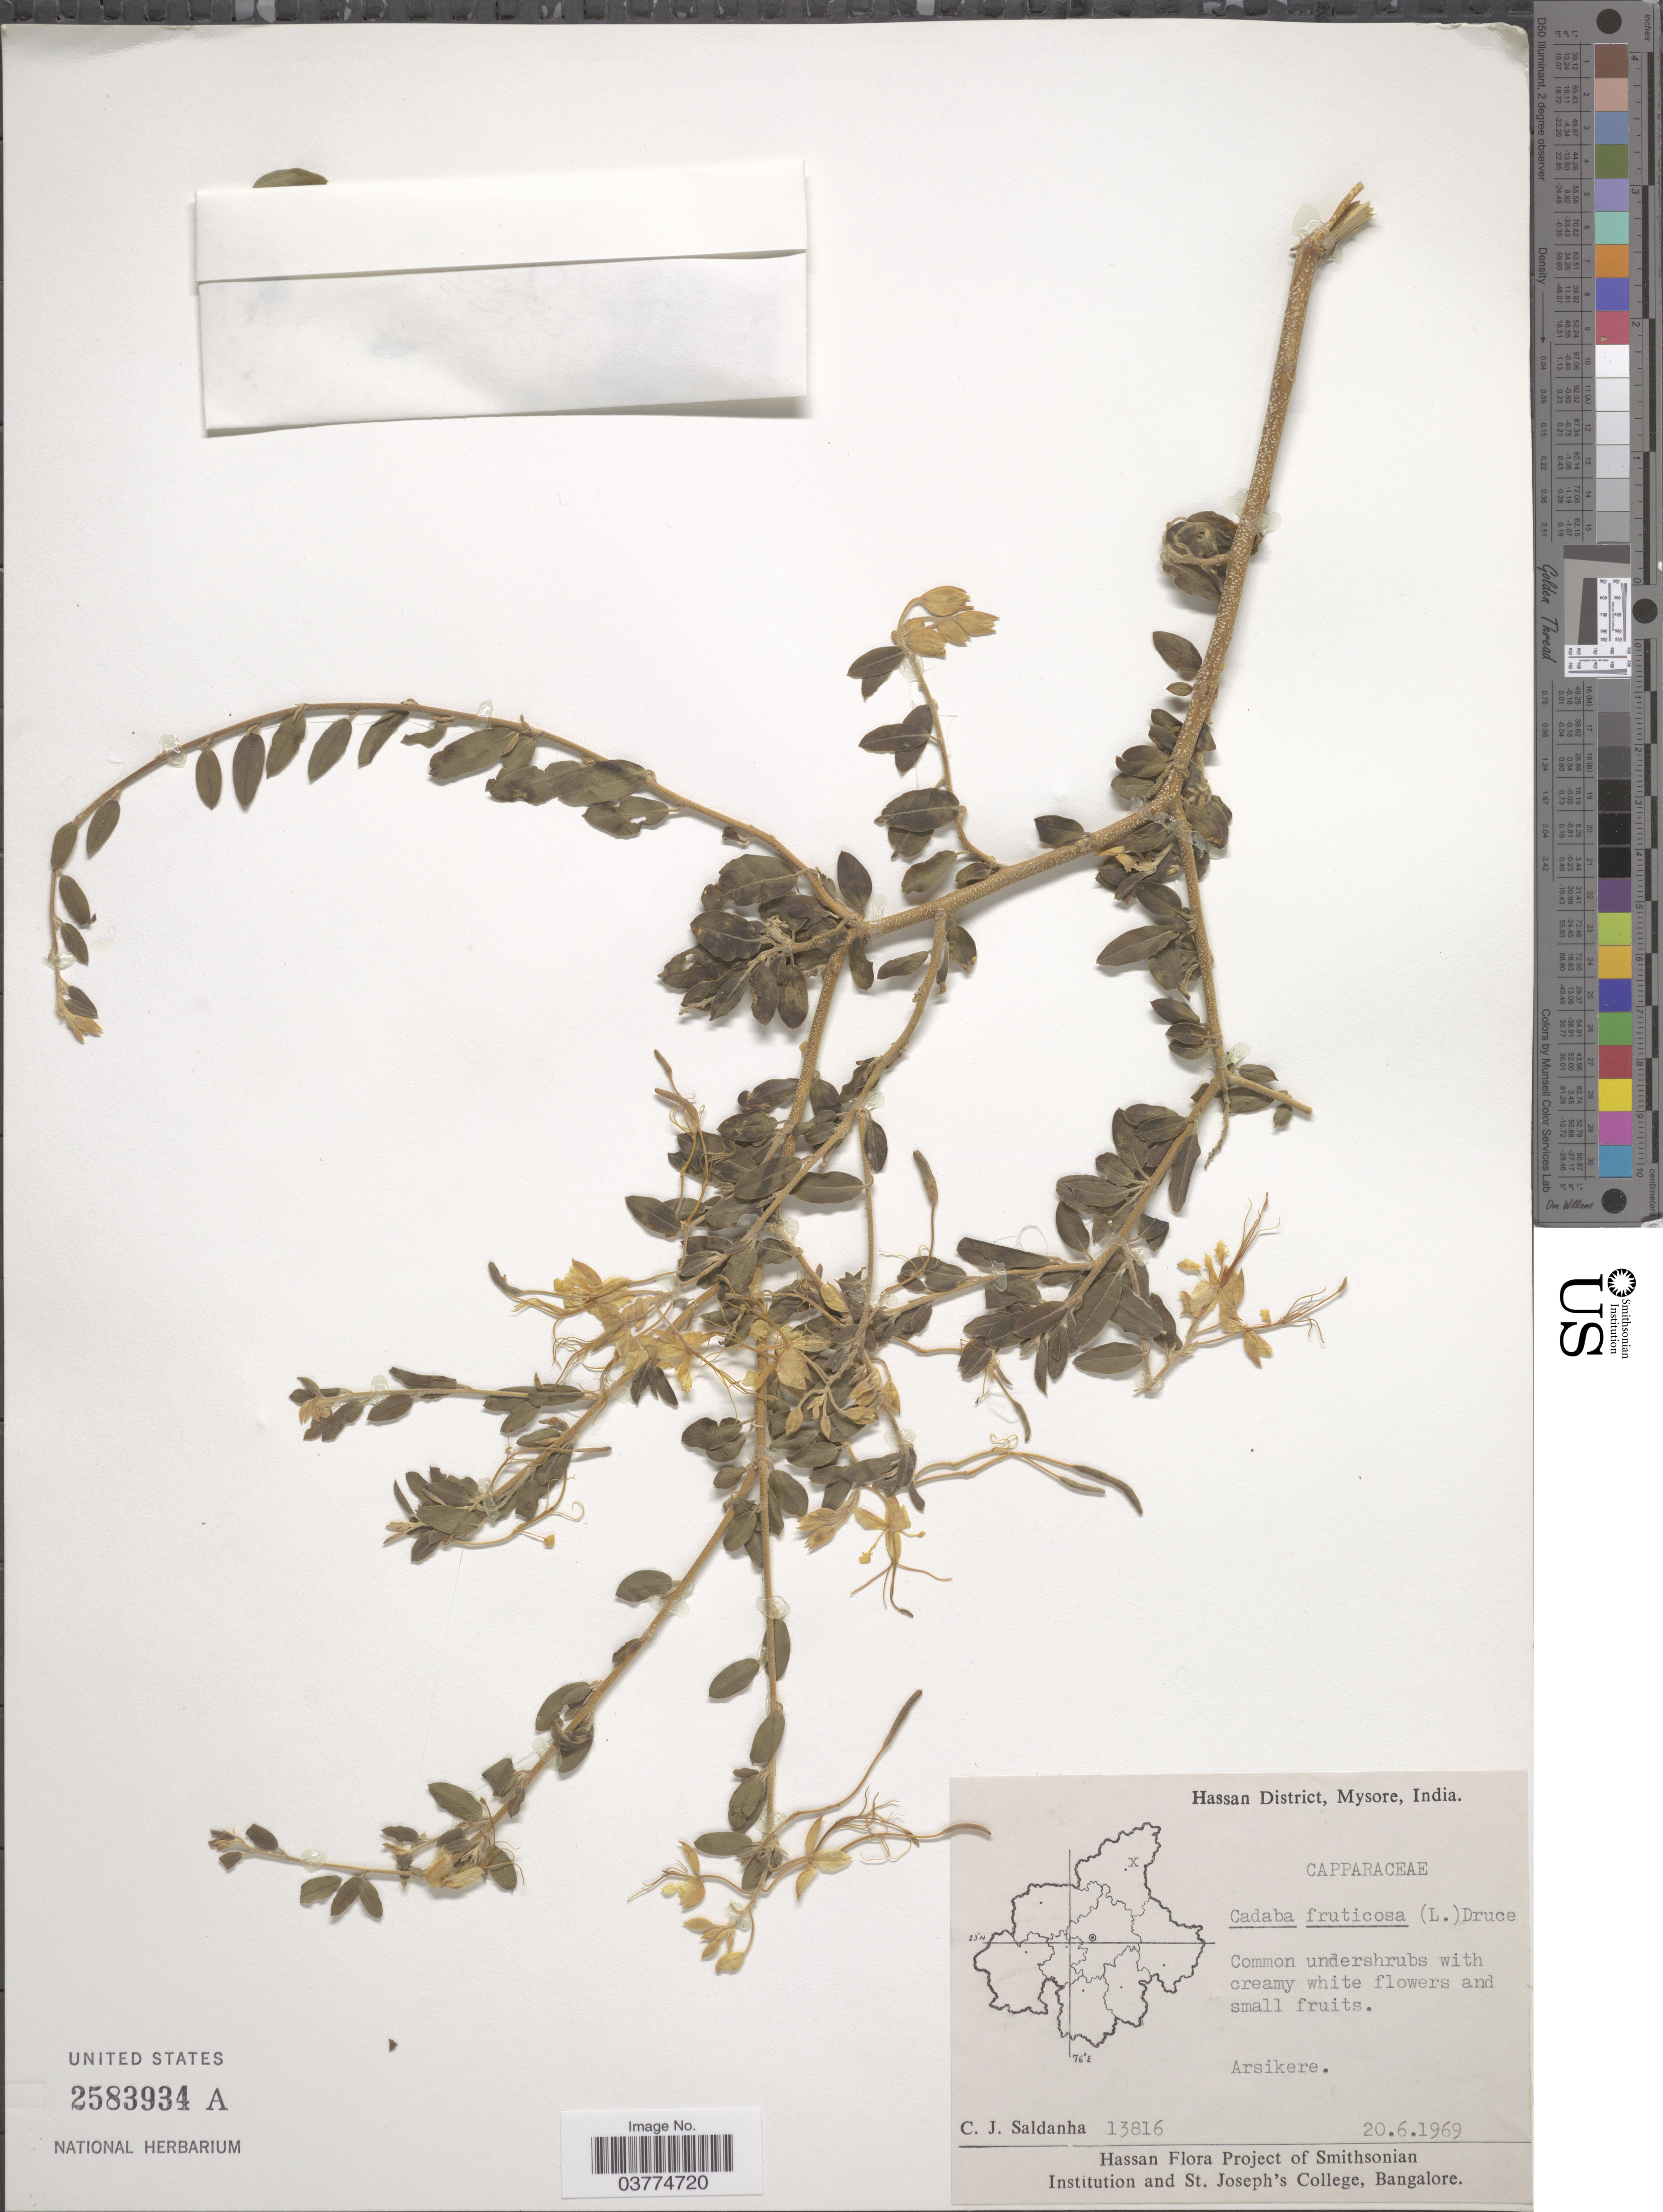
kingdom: Plantae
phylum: Tracheophyta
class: Magnoliopsida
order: Brassicales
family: Capparaceae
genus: Cadaba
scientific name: Cadaba fruticosa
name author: (L.) Druce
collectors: C. J. Saldanha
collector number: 13816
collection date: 1969-06-20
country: India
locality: Hassan District, Mysore. Arsikere.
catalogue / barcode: US 2583934A